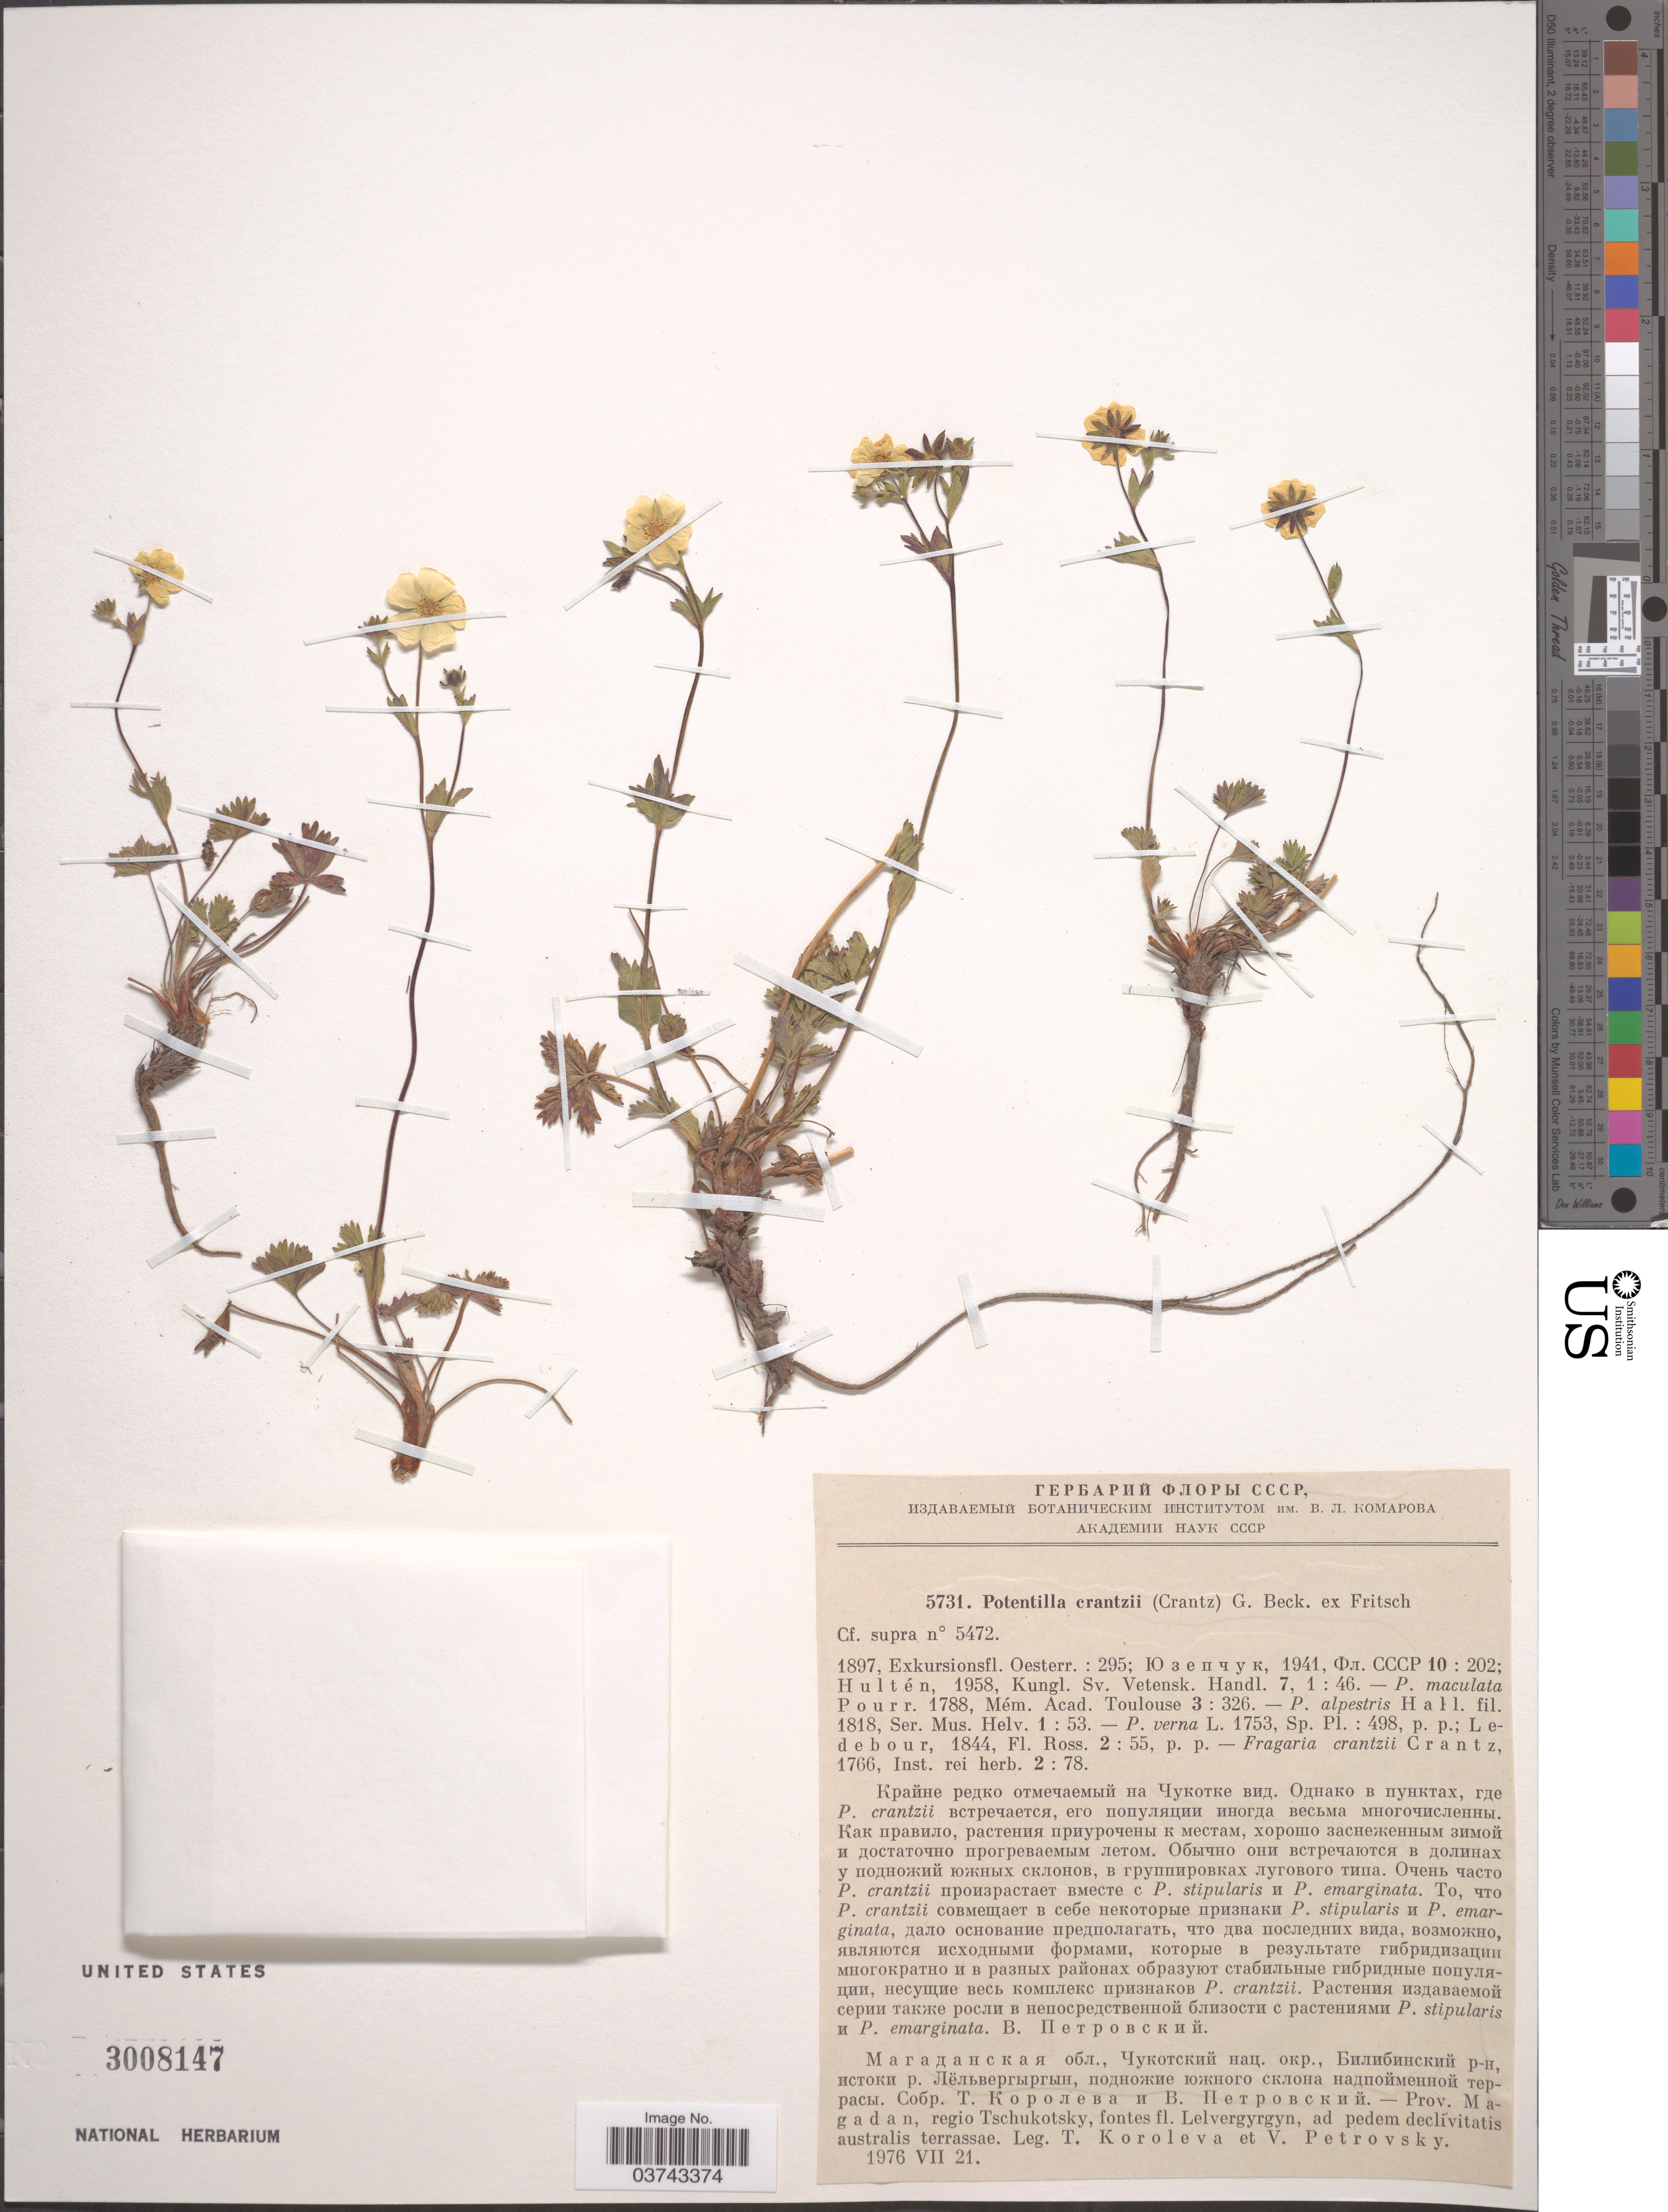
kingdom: Plantae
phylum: Tracheophyta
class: Magnoliopsida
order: Rosales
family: Rosaceae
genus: Potentilla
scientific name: Potentilla crantzii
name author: (Crantz) Beck ex Fritsch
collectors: T. Koroleva & V. Petrovsky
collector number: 5731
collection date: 1976-07-21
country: Russian Federation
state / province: Magadan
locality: Regio Tschukotsky, fontes fl. Lelvergyrgyn.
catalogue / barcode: US 3008147